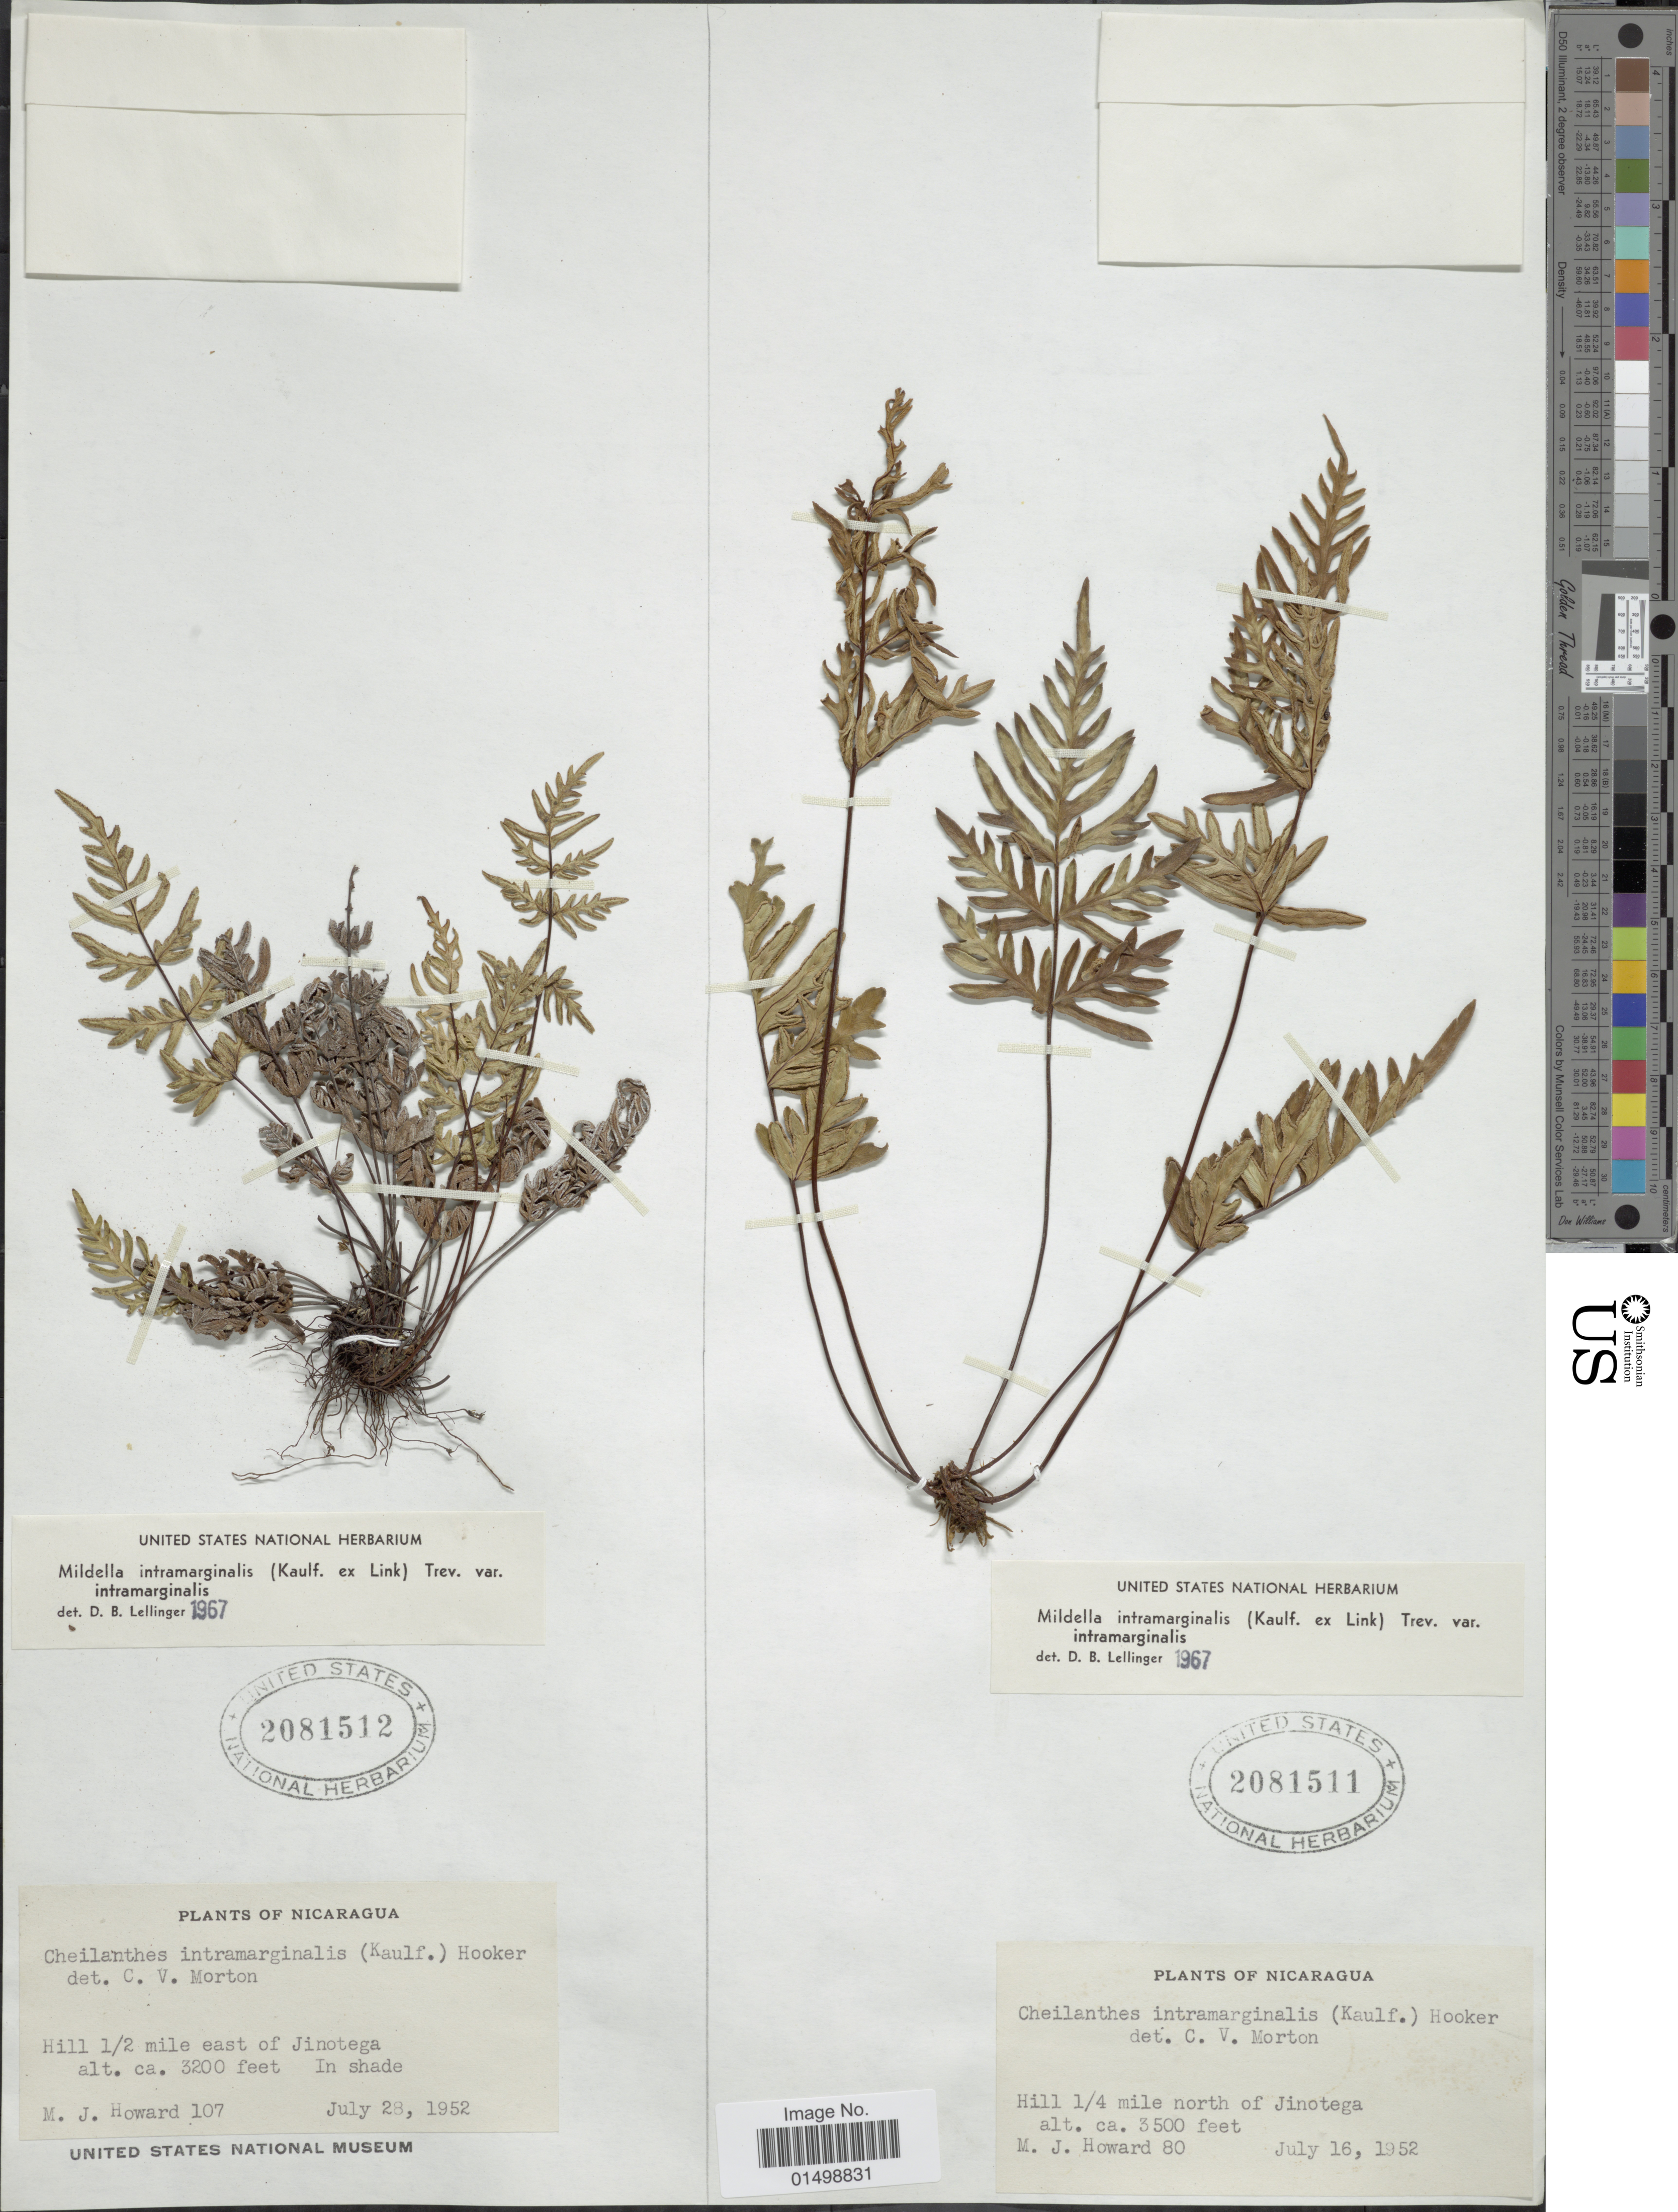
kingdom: Plantae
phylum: Tracheophyta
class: Polypodiopsida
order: Polypodiales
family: Pteridaceae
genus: Cheilanthes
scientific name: Cheilanthes intramarginalis var. intramarginalis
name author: (Kaulf.) Hook.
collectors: M. Howard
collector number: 80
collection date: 1952-07-16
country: Nicaragua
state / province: Jinotega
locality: Hill 1/4 mile north of Jinotega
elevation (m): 1067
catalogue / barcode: US 2081511-2